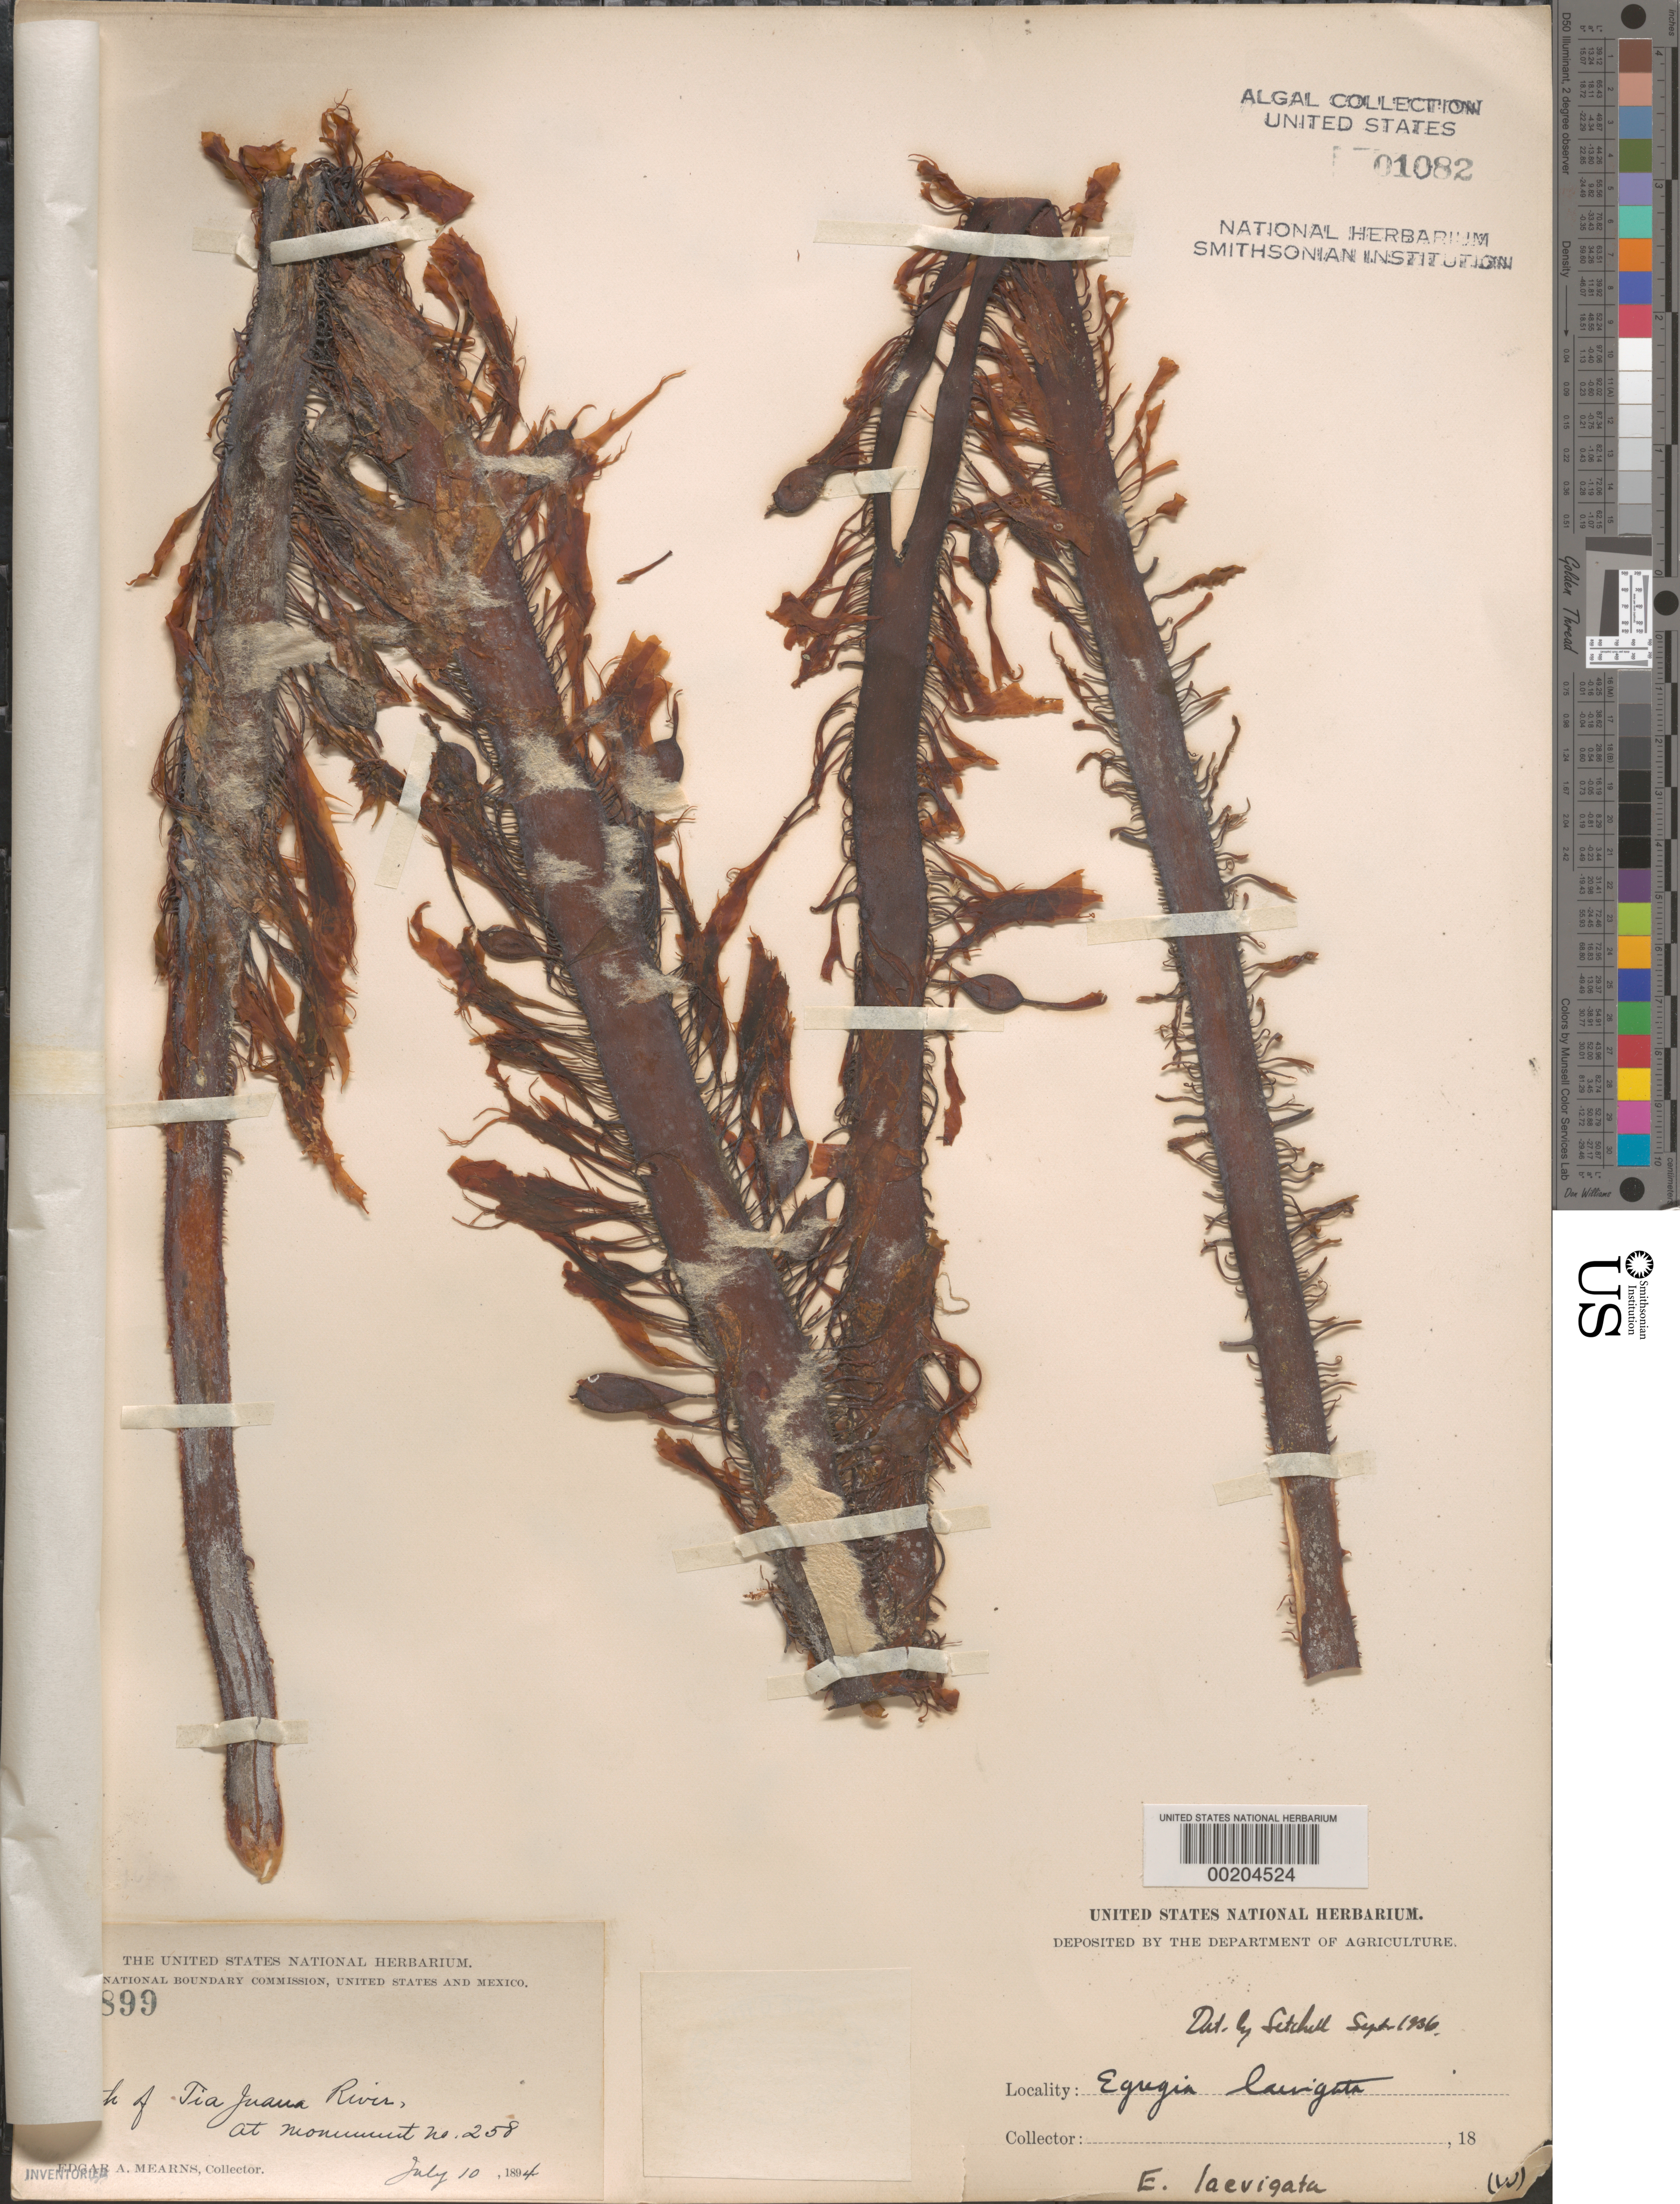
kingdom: Chromista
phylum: Ochrophyta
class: Phaeophyceae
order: Laminariales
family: Lessoniaceae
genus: Egregia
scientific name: Egregia menziesii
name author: (Turner) Aresch.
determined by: Algae name updating Project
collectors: E. A. Mearns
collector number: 3899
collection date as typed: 10 Jul 1894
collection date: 1894-07-10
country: Mexico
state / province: Baja California Norte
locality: Tijuana River mouth, monument no. 258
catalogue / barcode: US 1082